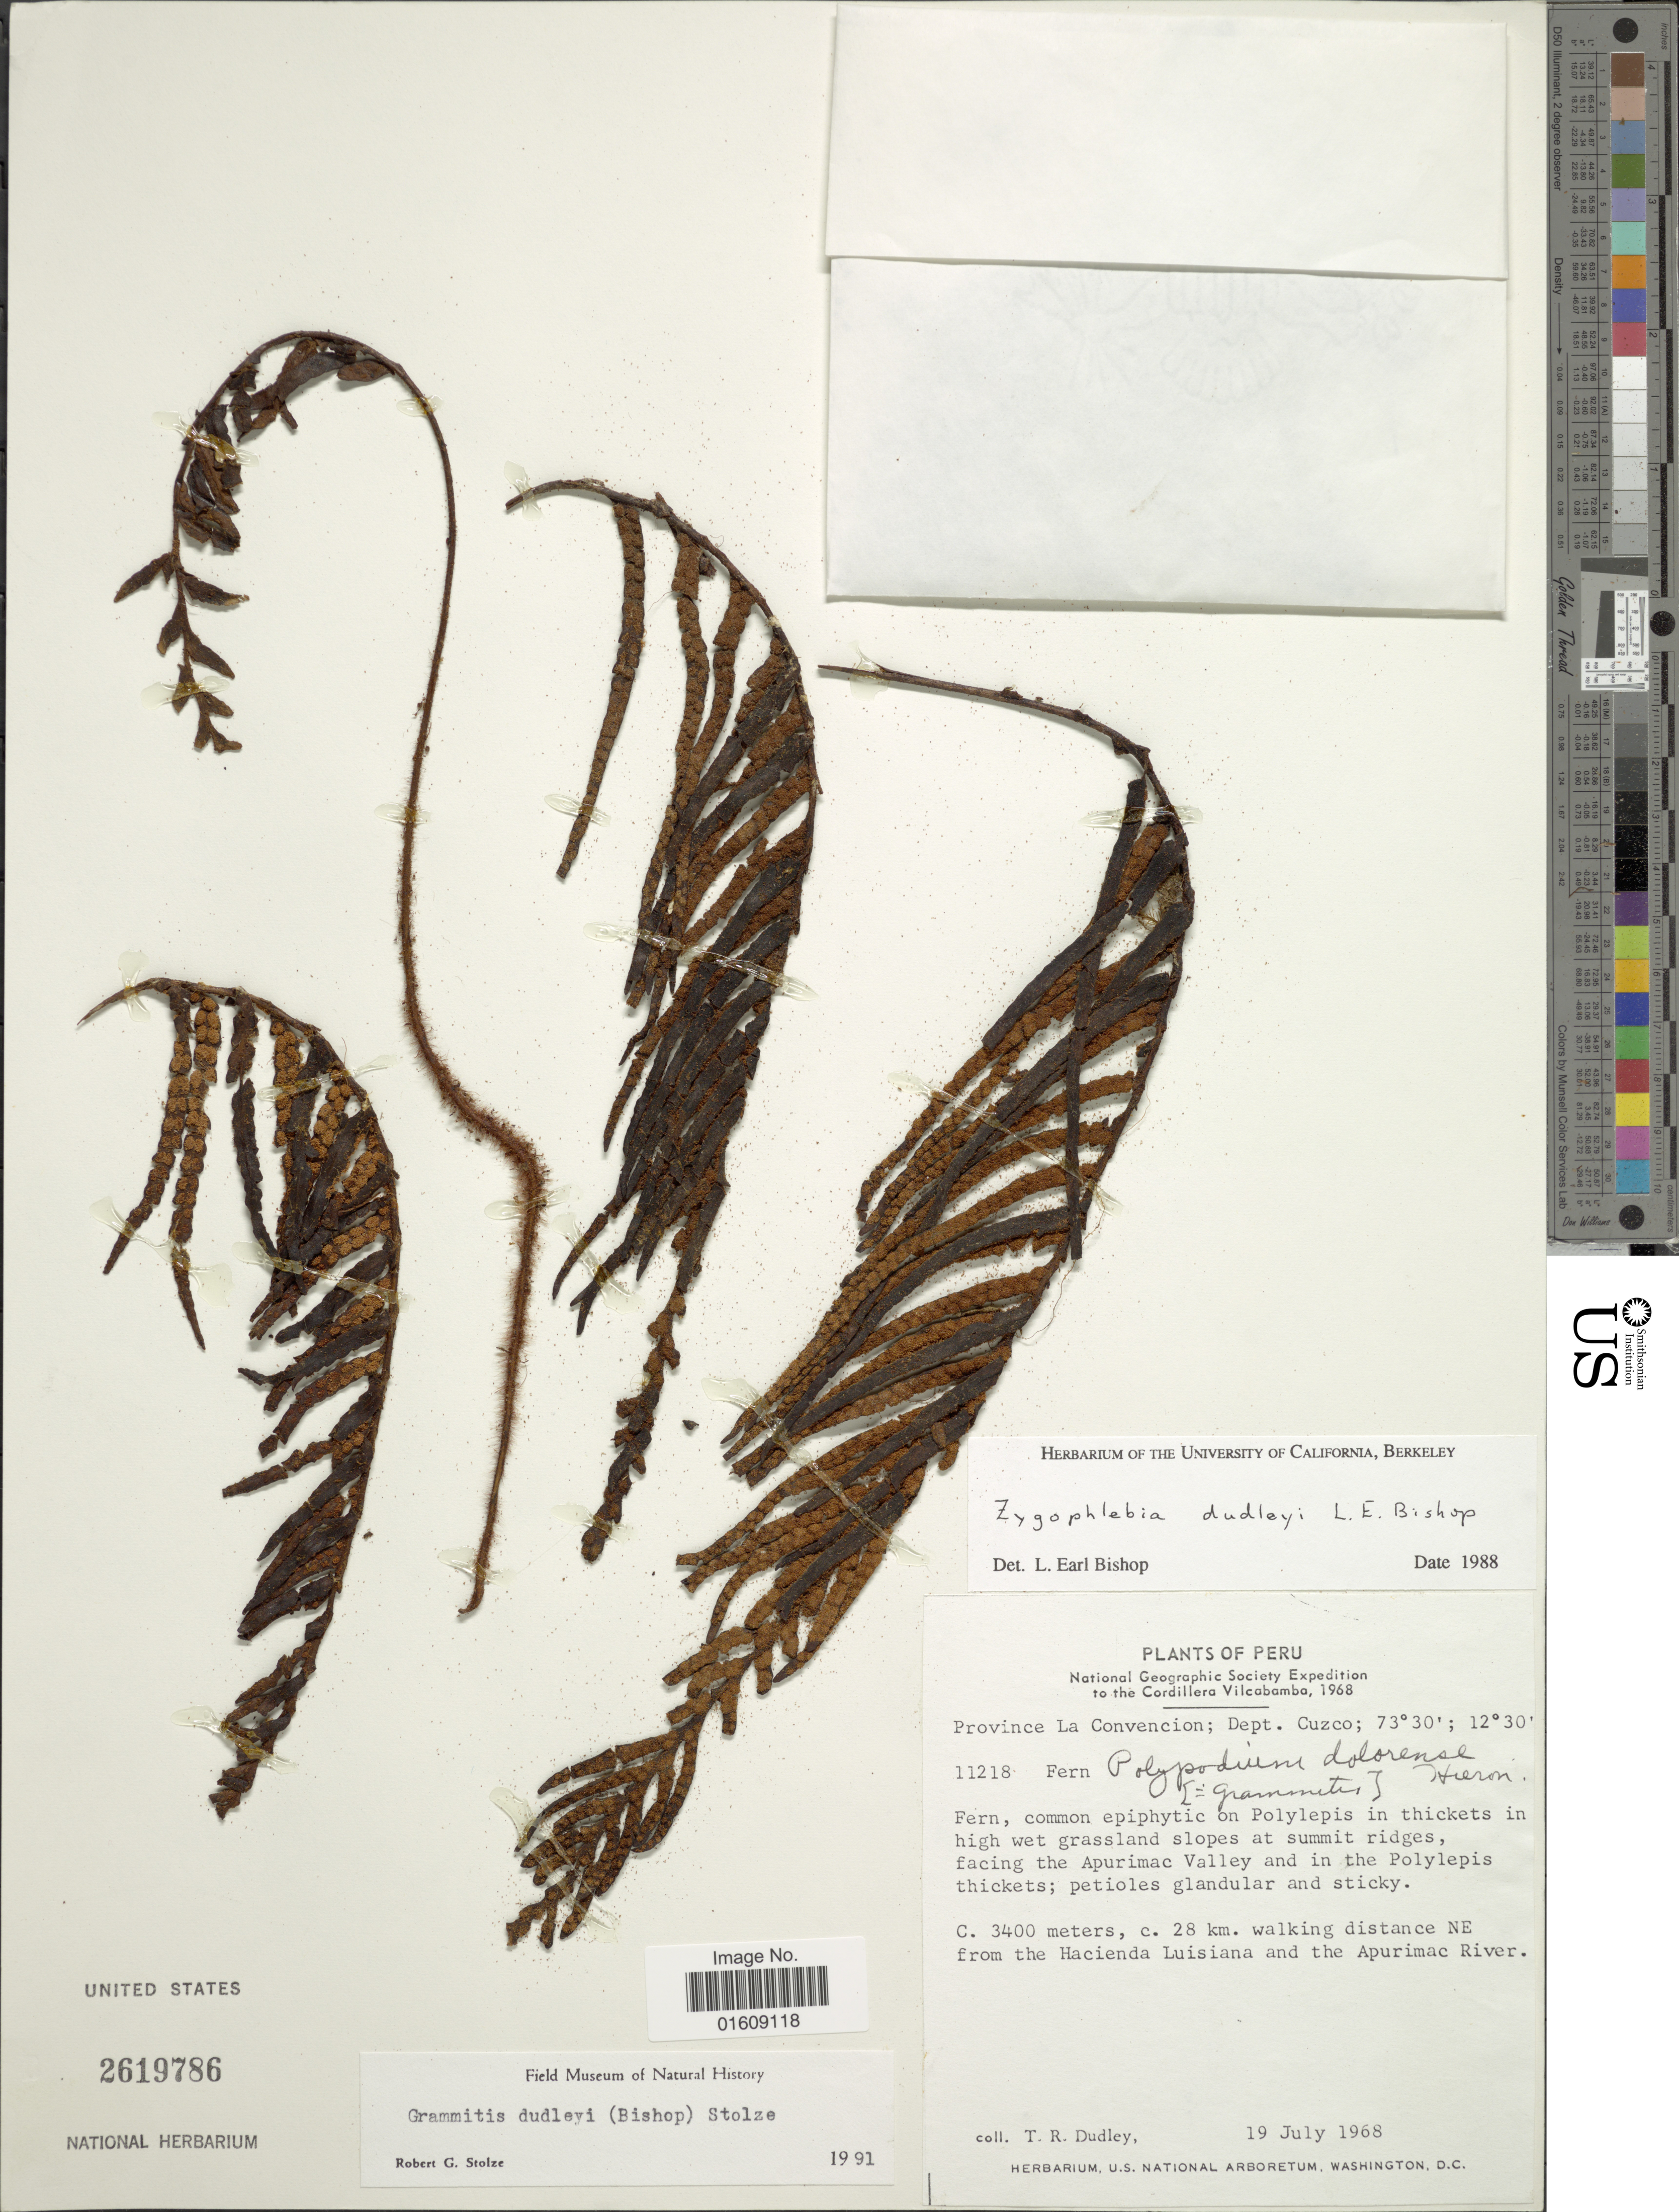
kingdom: Plantae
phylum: Tracheophyta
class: Polypodiopsida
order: Polypodiales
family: Polypodiaceae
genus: Zygophlebia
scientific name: Zygophlebia dudleyi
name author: L.E. Bishop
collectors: T. R. Dudley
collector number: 11218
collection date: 1968-07-19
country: Peru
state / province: Cusco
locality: Peru, Province La Convencion; Dept. Cuzco, c. 28 km. walking distance NE from the Hacienda Luisiana and the Apurimac River.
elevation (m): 3400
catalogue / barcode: US 2619786